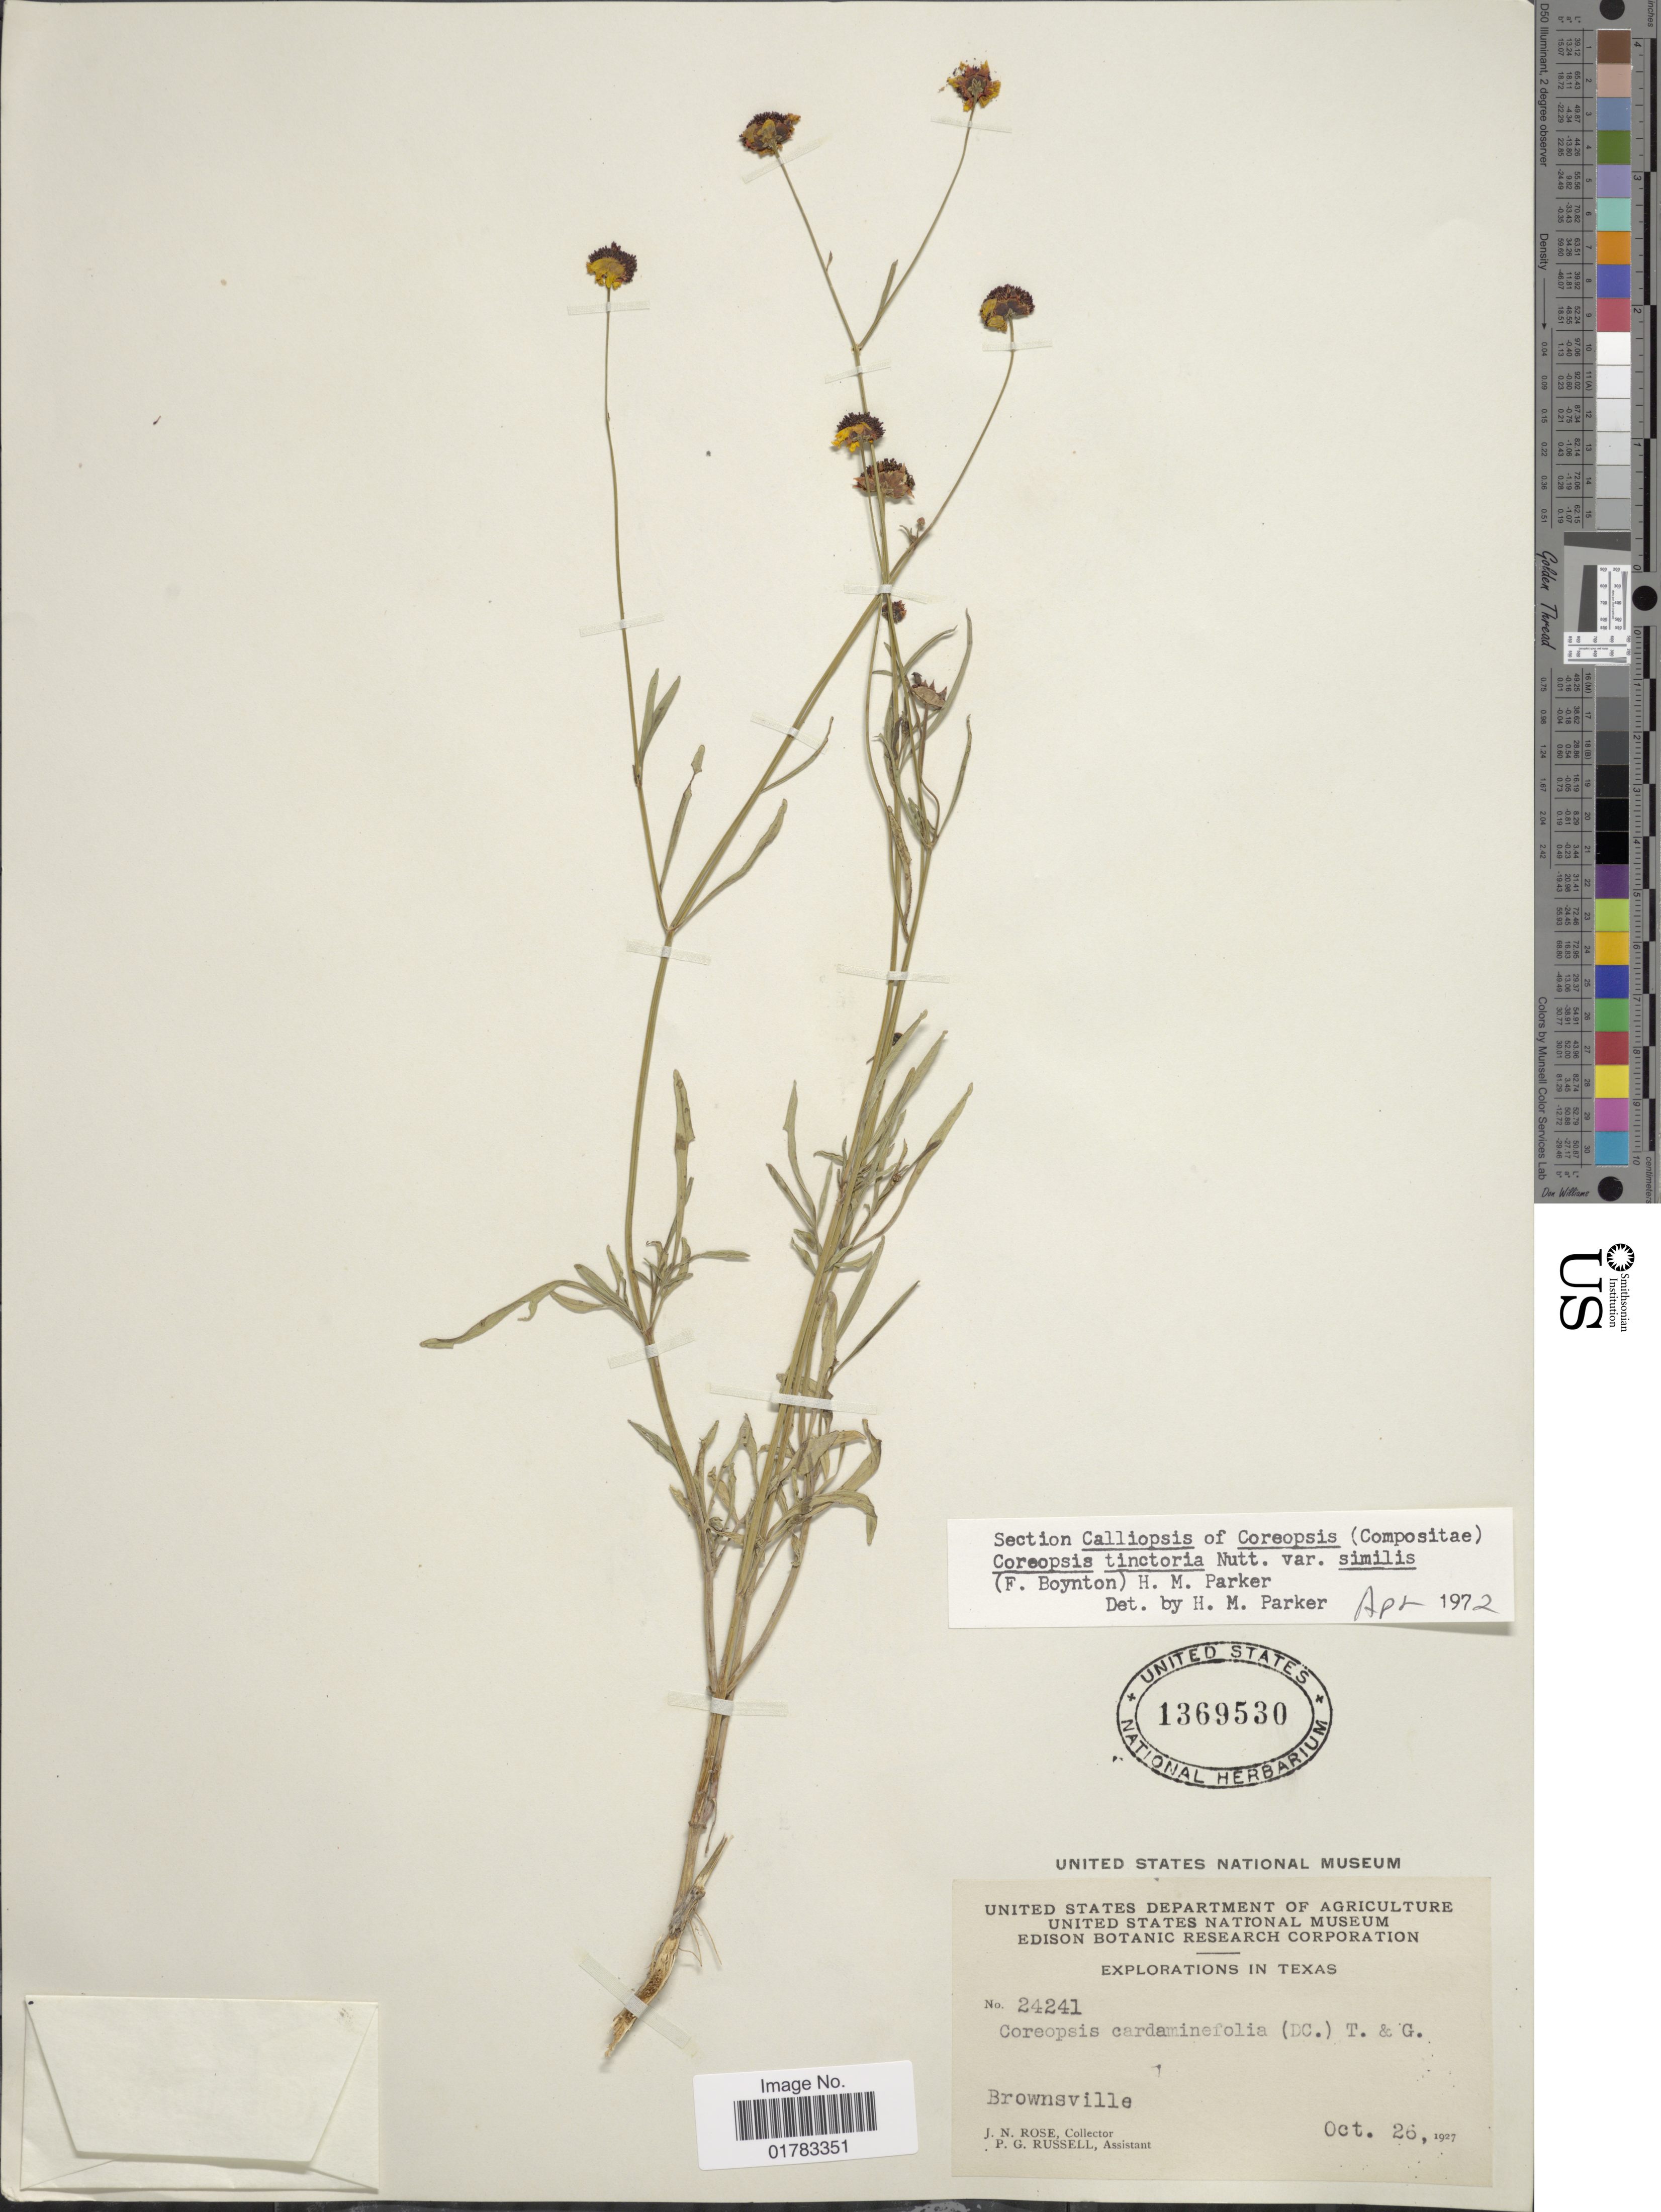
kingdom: Plantae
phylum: Tracheophyta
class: Magnoliopsida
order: Asterales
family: Asteraceae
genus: Coreopsis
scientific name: Coreopsis tinctoria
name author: Nutt.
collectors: J. N. Rose & P. G. Russell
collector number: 24241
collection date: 1927-10-26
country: United States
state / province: Texas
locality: Brownsville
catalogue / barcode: US 13695360